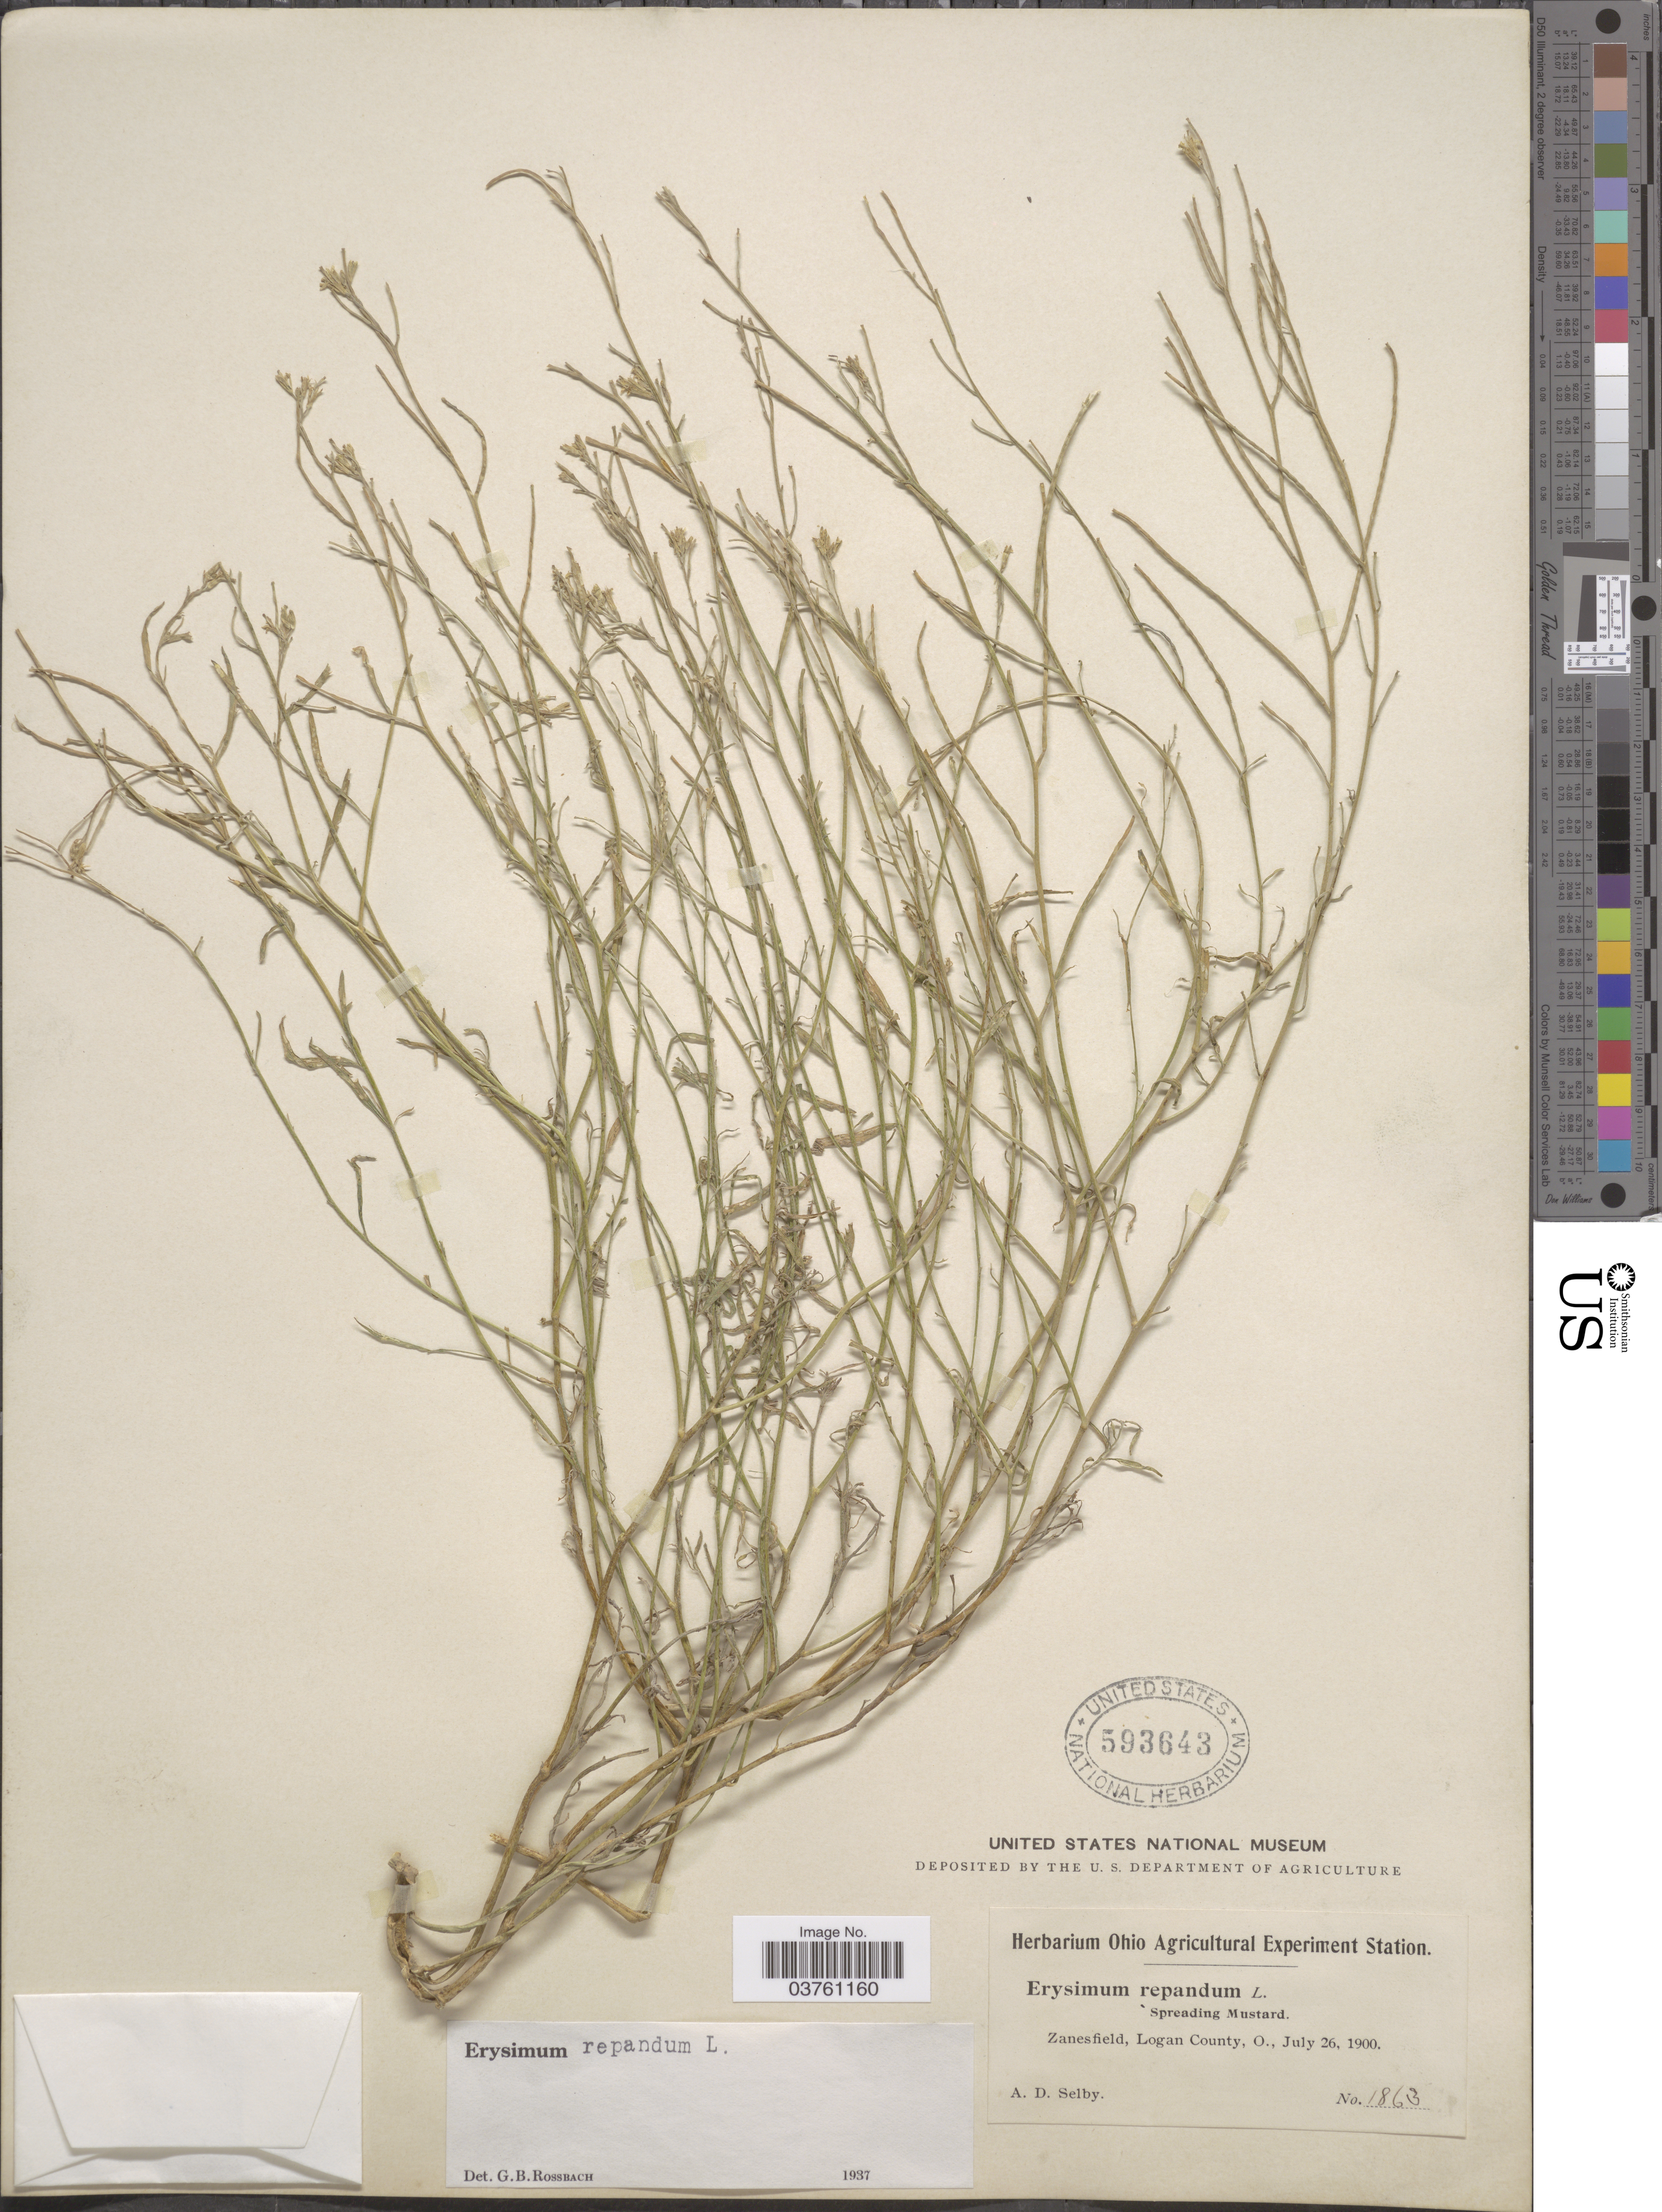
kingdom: Plantae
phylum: Tracheophyta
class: Magnoliopsida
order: Brassicales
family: Brassicaceae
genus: Erysimum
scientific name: Erysimum repandum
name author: L.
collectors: A. Selby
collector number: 1863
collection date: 1900-07-26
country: United States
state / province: Ohio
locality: Zanesfield, Logan County.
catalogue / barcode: US 593643